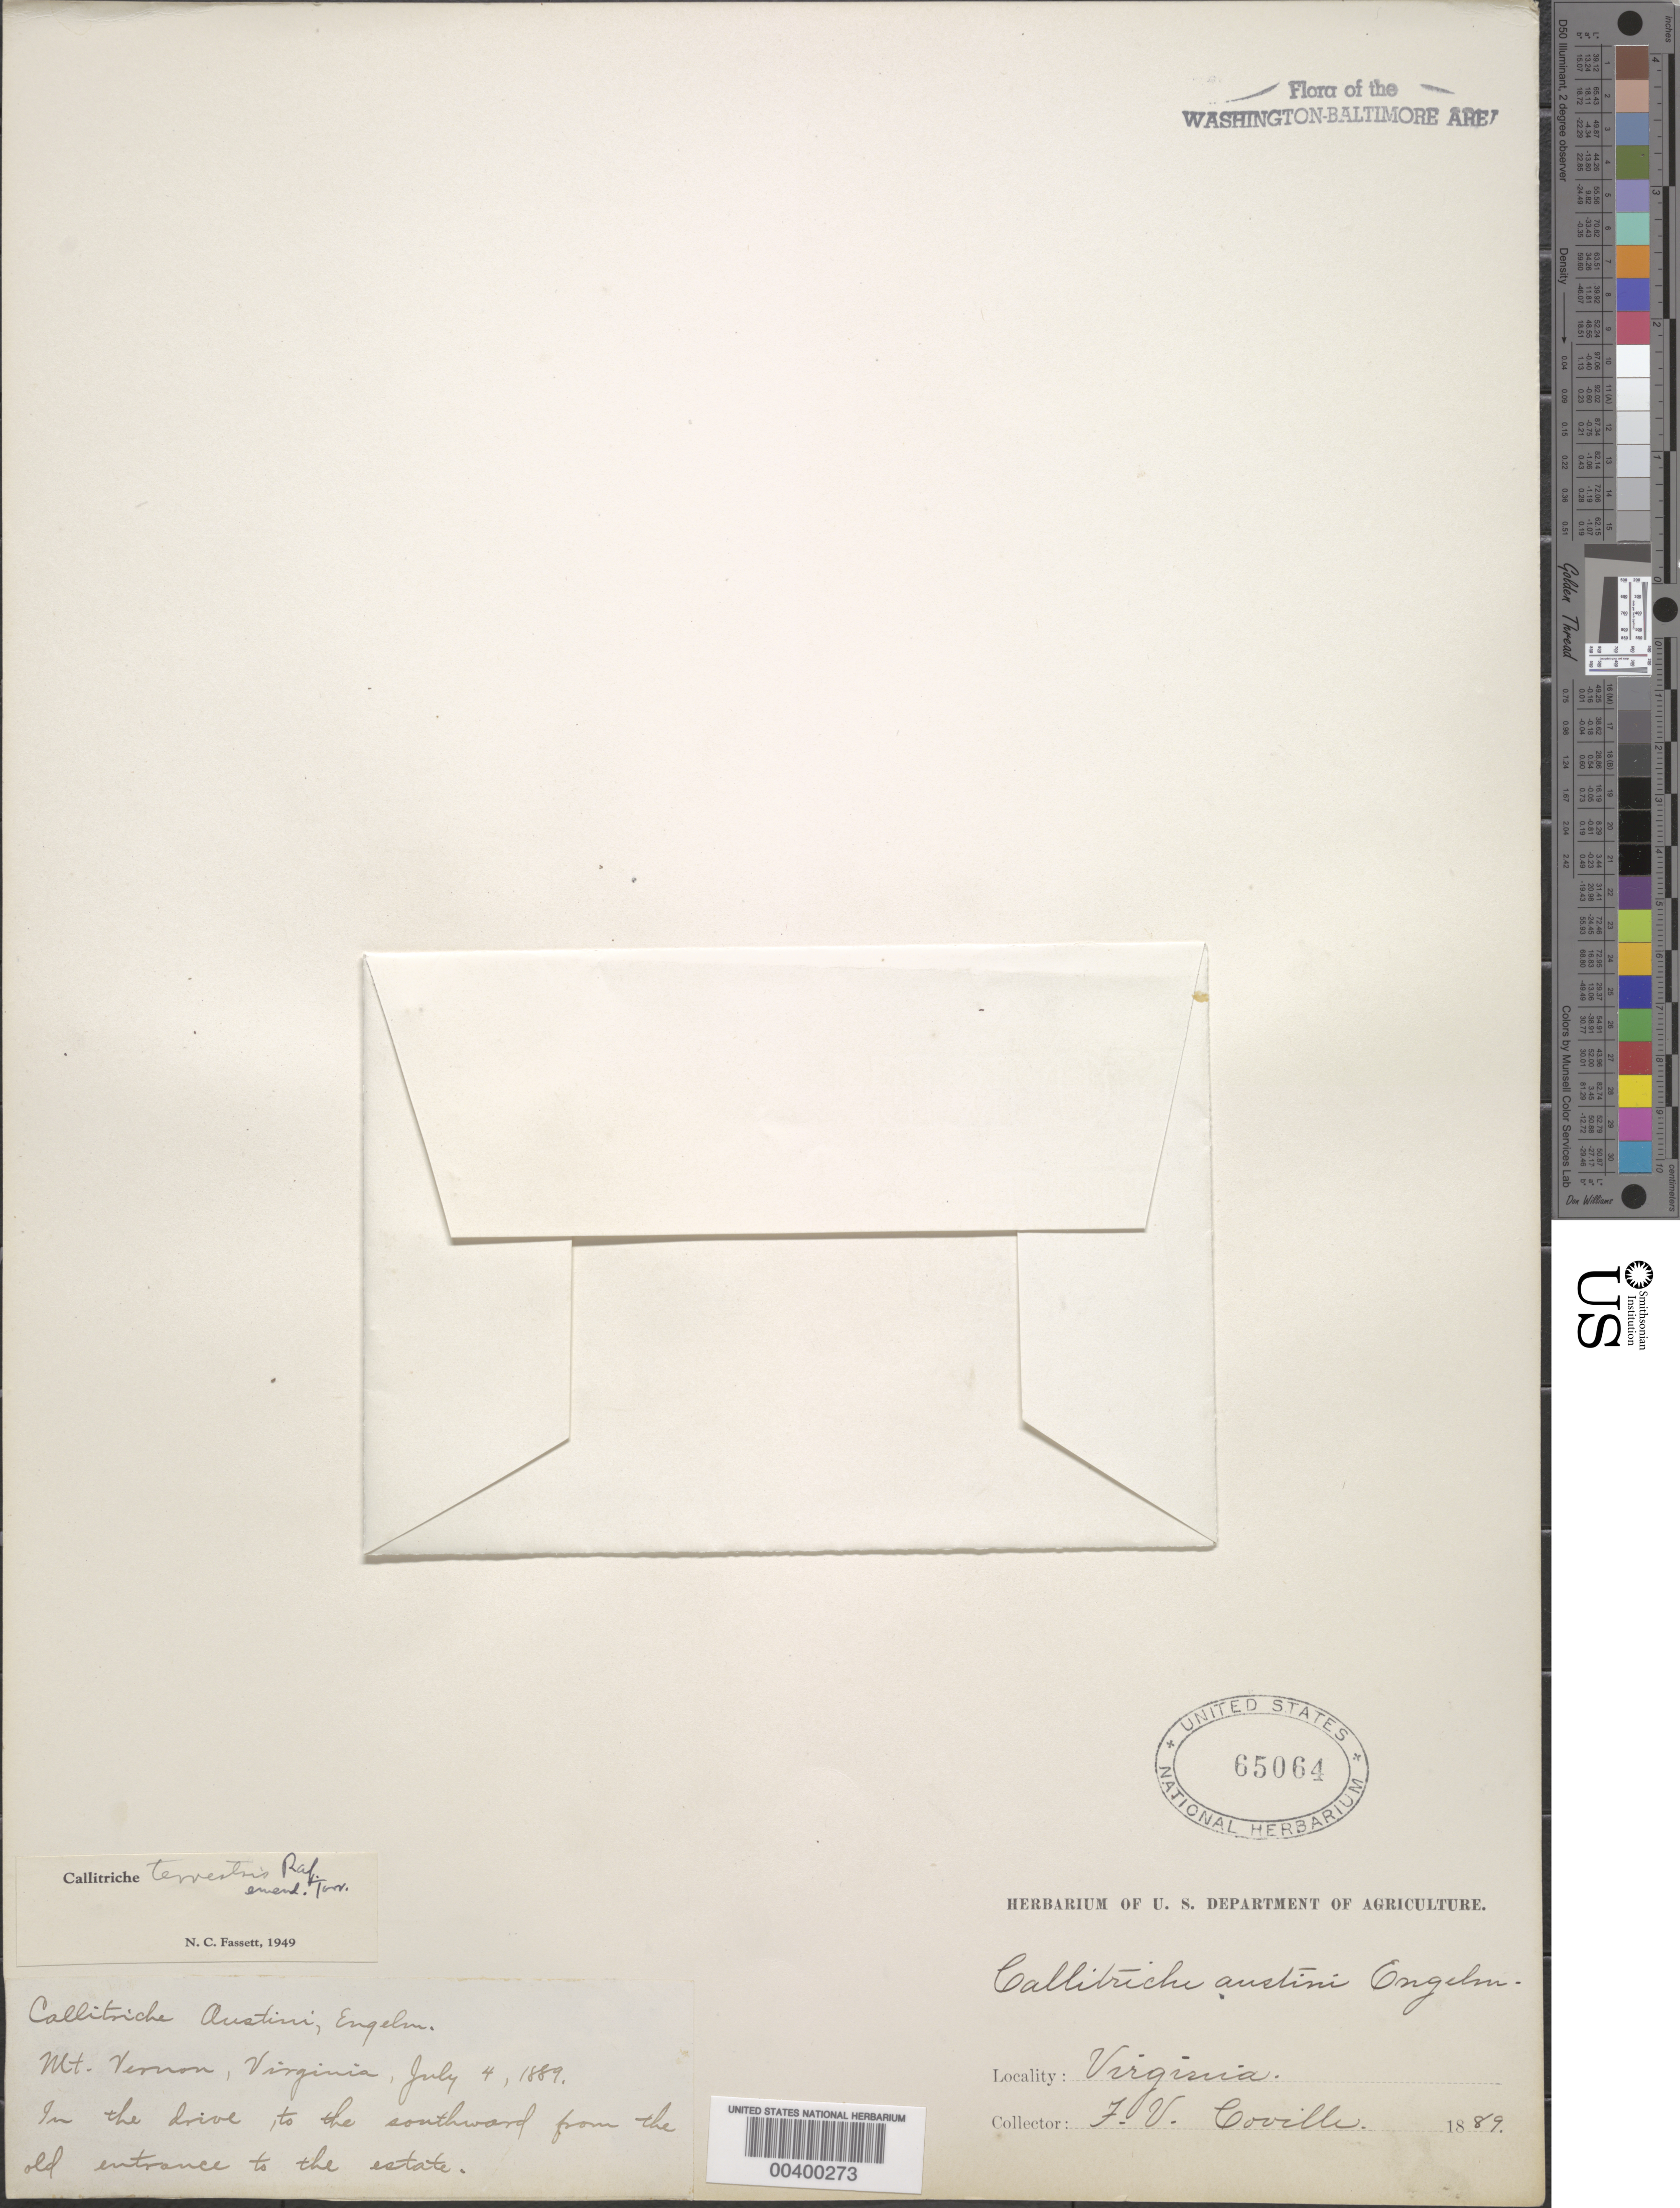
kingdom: Plantae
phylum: Tracheophyta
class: Magnoliopsida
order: Lamiales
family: Plantaginaceae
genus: Callitriche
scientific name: Callitriche terrestris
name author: Raf.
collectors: F. V. Coville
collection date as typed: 04 Jul 1889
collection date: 1889-07-04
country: United States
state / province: Virginia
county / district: Fairfax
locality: Mount Vernon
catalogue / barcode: US 65064